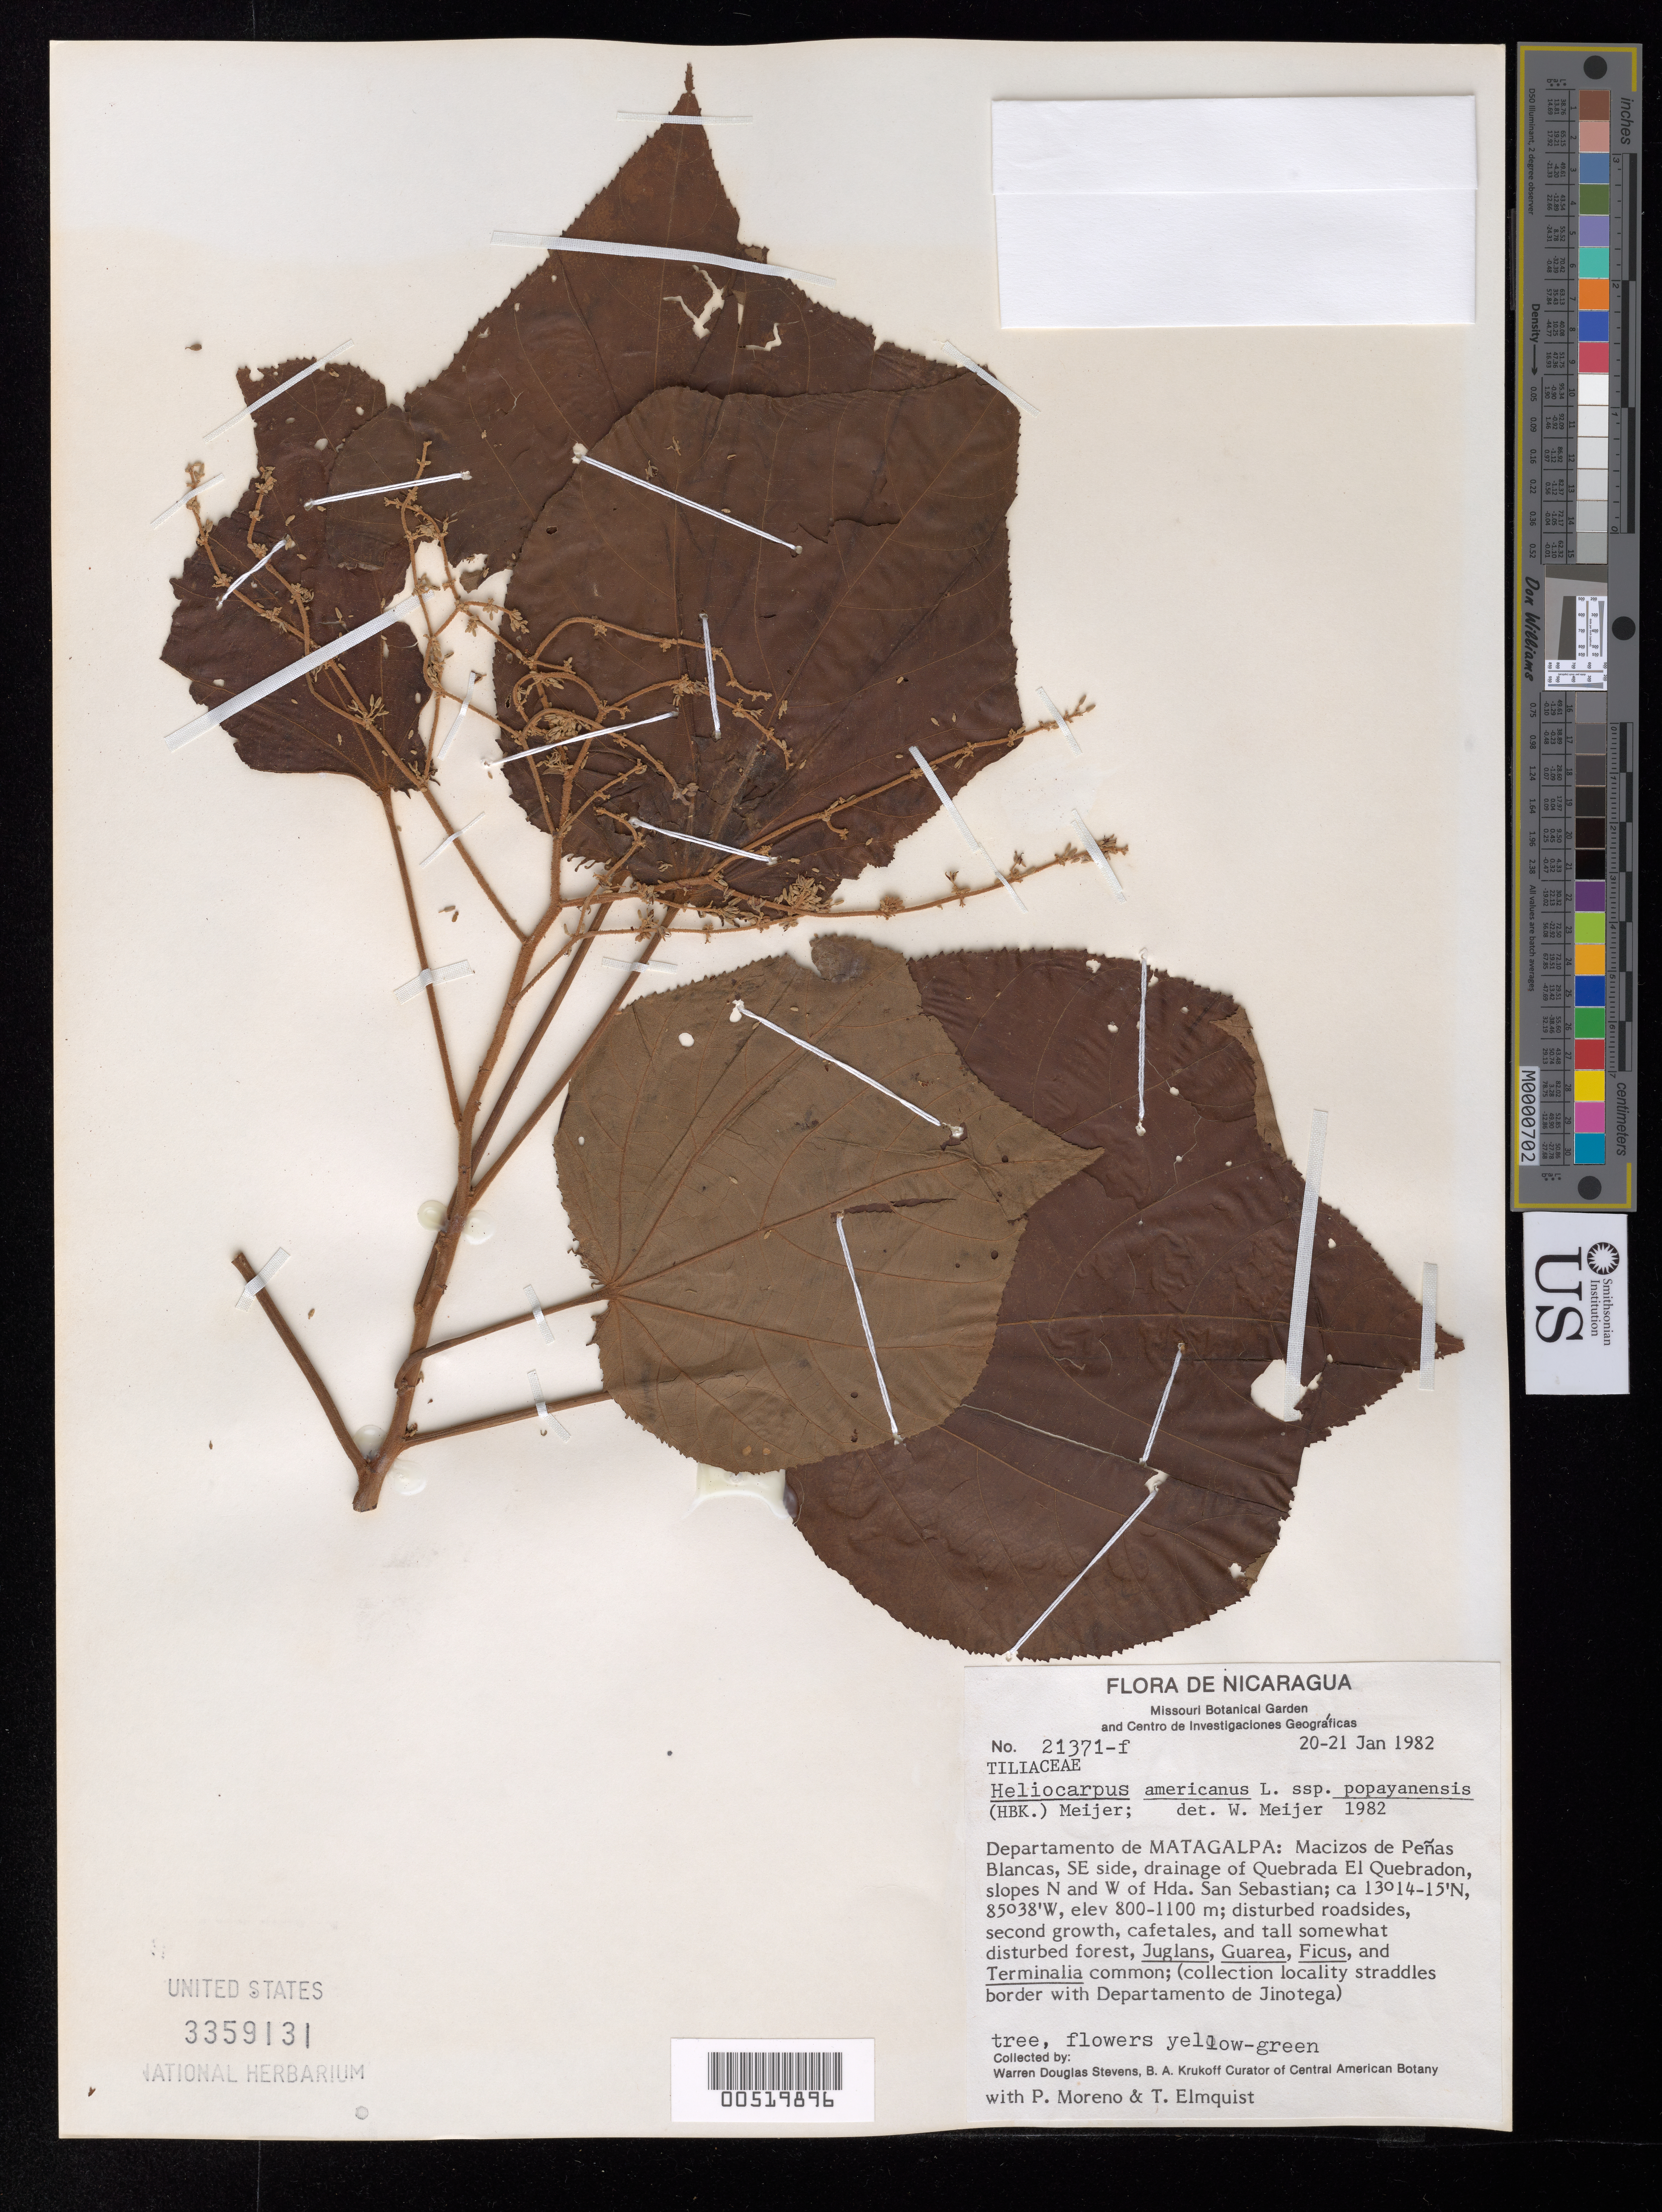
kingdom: Plantae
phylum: Tracheophyta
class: Magnoliopsida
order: Malvales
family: Malvaceae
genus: Heliocarpus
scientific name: Heliocarpus americanus var. popayanensis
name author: (Kunth) K. Schum.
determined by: Meijer, W.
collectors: W. D. Stevens & B. A. Krukoff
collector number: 21371-f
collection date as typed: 20 Jan 1982 to 21 Jan 1982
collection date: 1982-01-20/1982-01-21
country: Nicaragua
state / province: Matagalpa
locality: Macizos de Penas Blancas, Quebrada El Quebradon, nw of Hda. San Sebastian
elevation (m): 800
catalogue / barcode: US 3359131